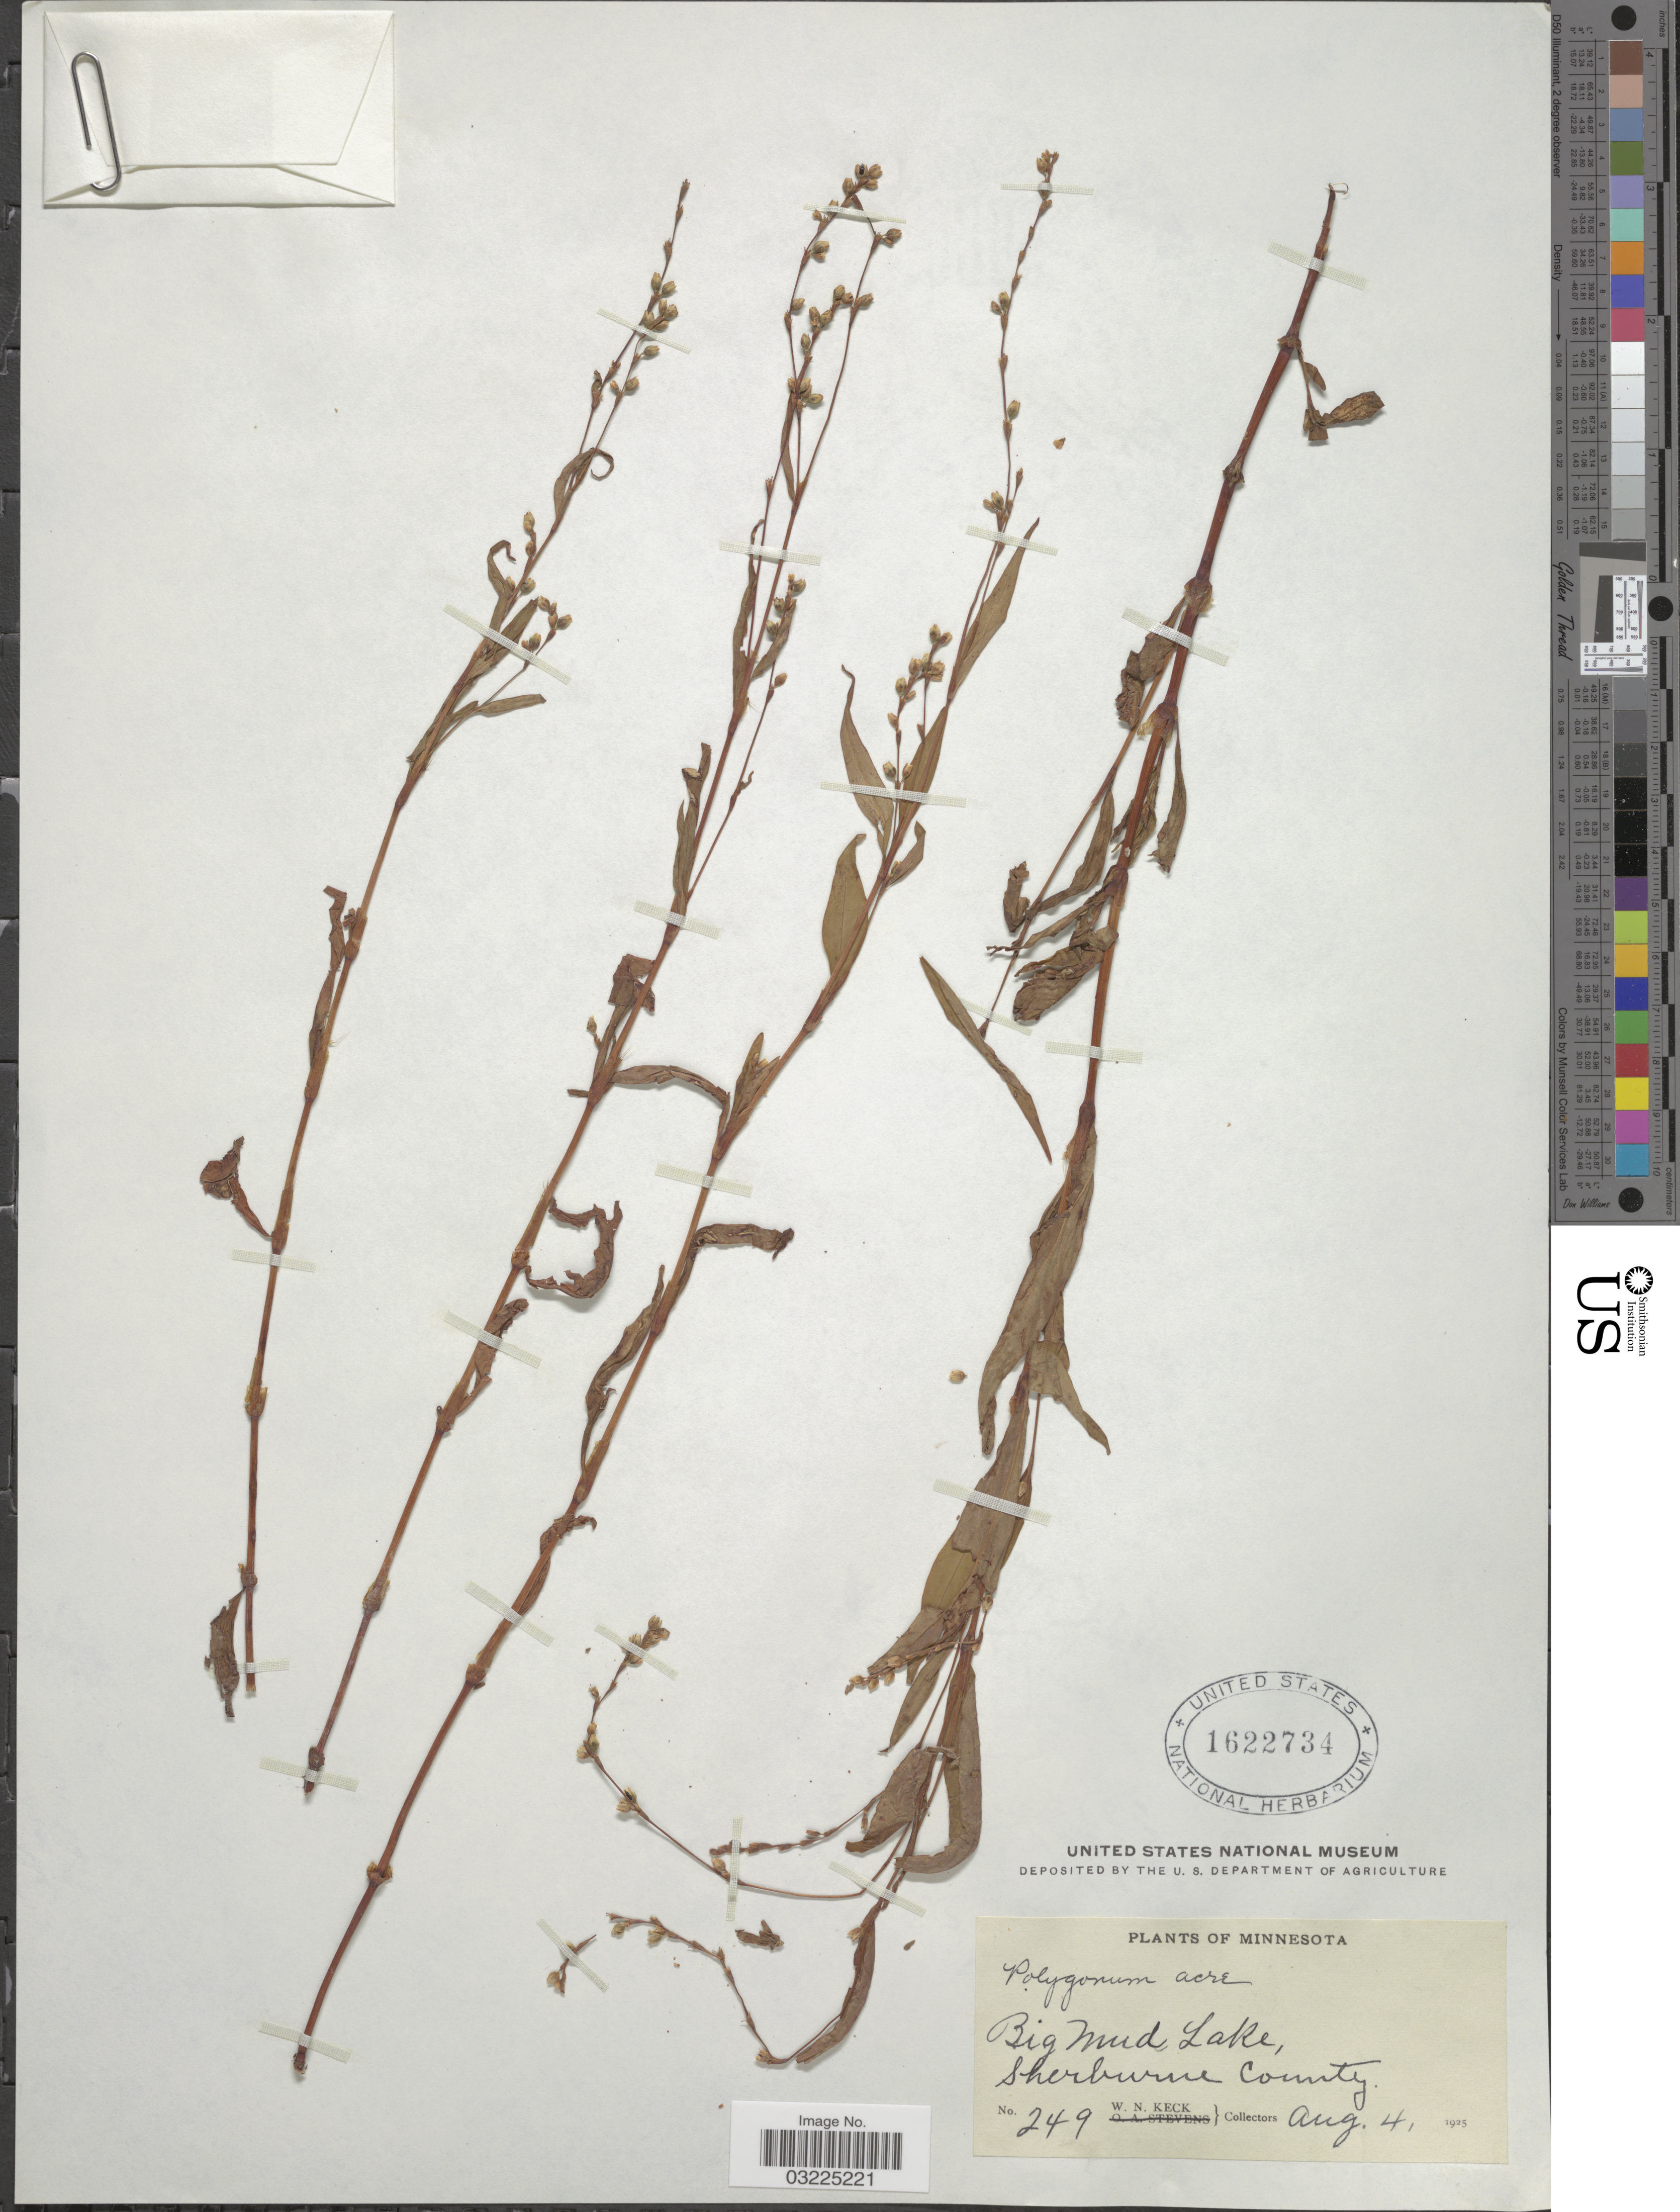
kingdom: Plantae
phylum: Tracheophyta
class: Magnoliopsida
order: Caryophyllales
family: Polygonaceae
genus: Persicaria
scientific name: Persicaria punctata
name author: (Elliott) Small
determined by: Atha, D. E.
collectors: W. Keck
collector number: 249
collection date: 1925-08-04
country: United States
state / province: Minnesota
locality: Big Mud Lake, Sherburne County.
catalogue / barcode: US 1622734